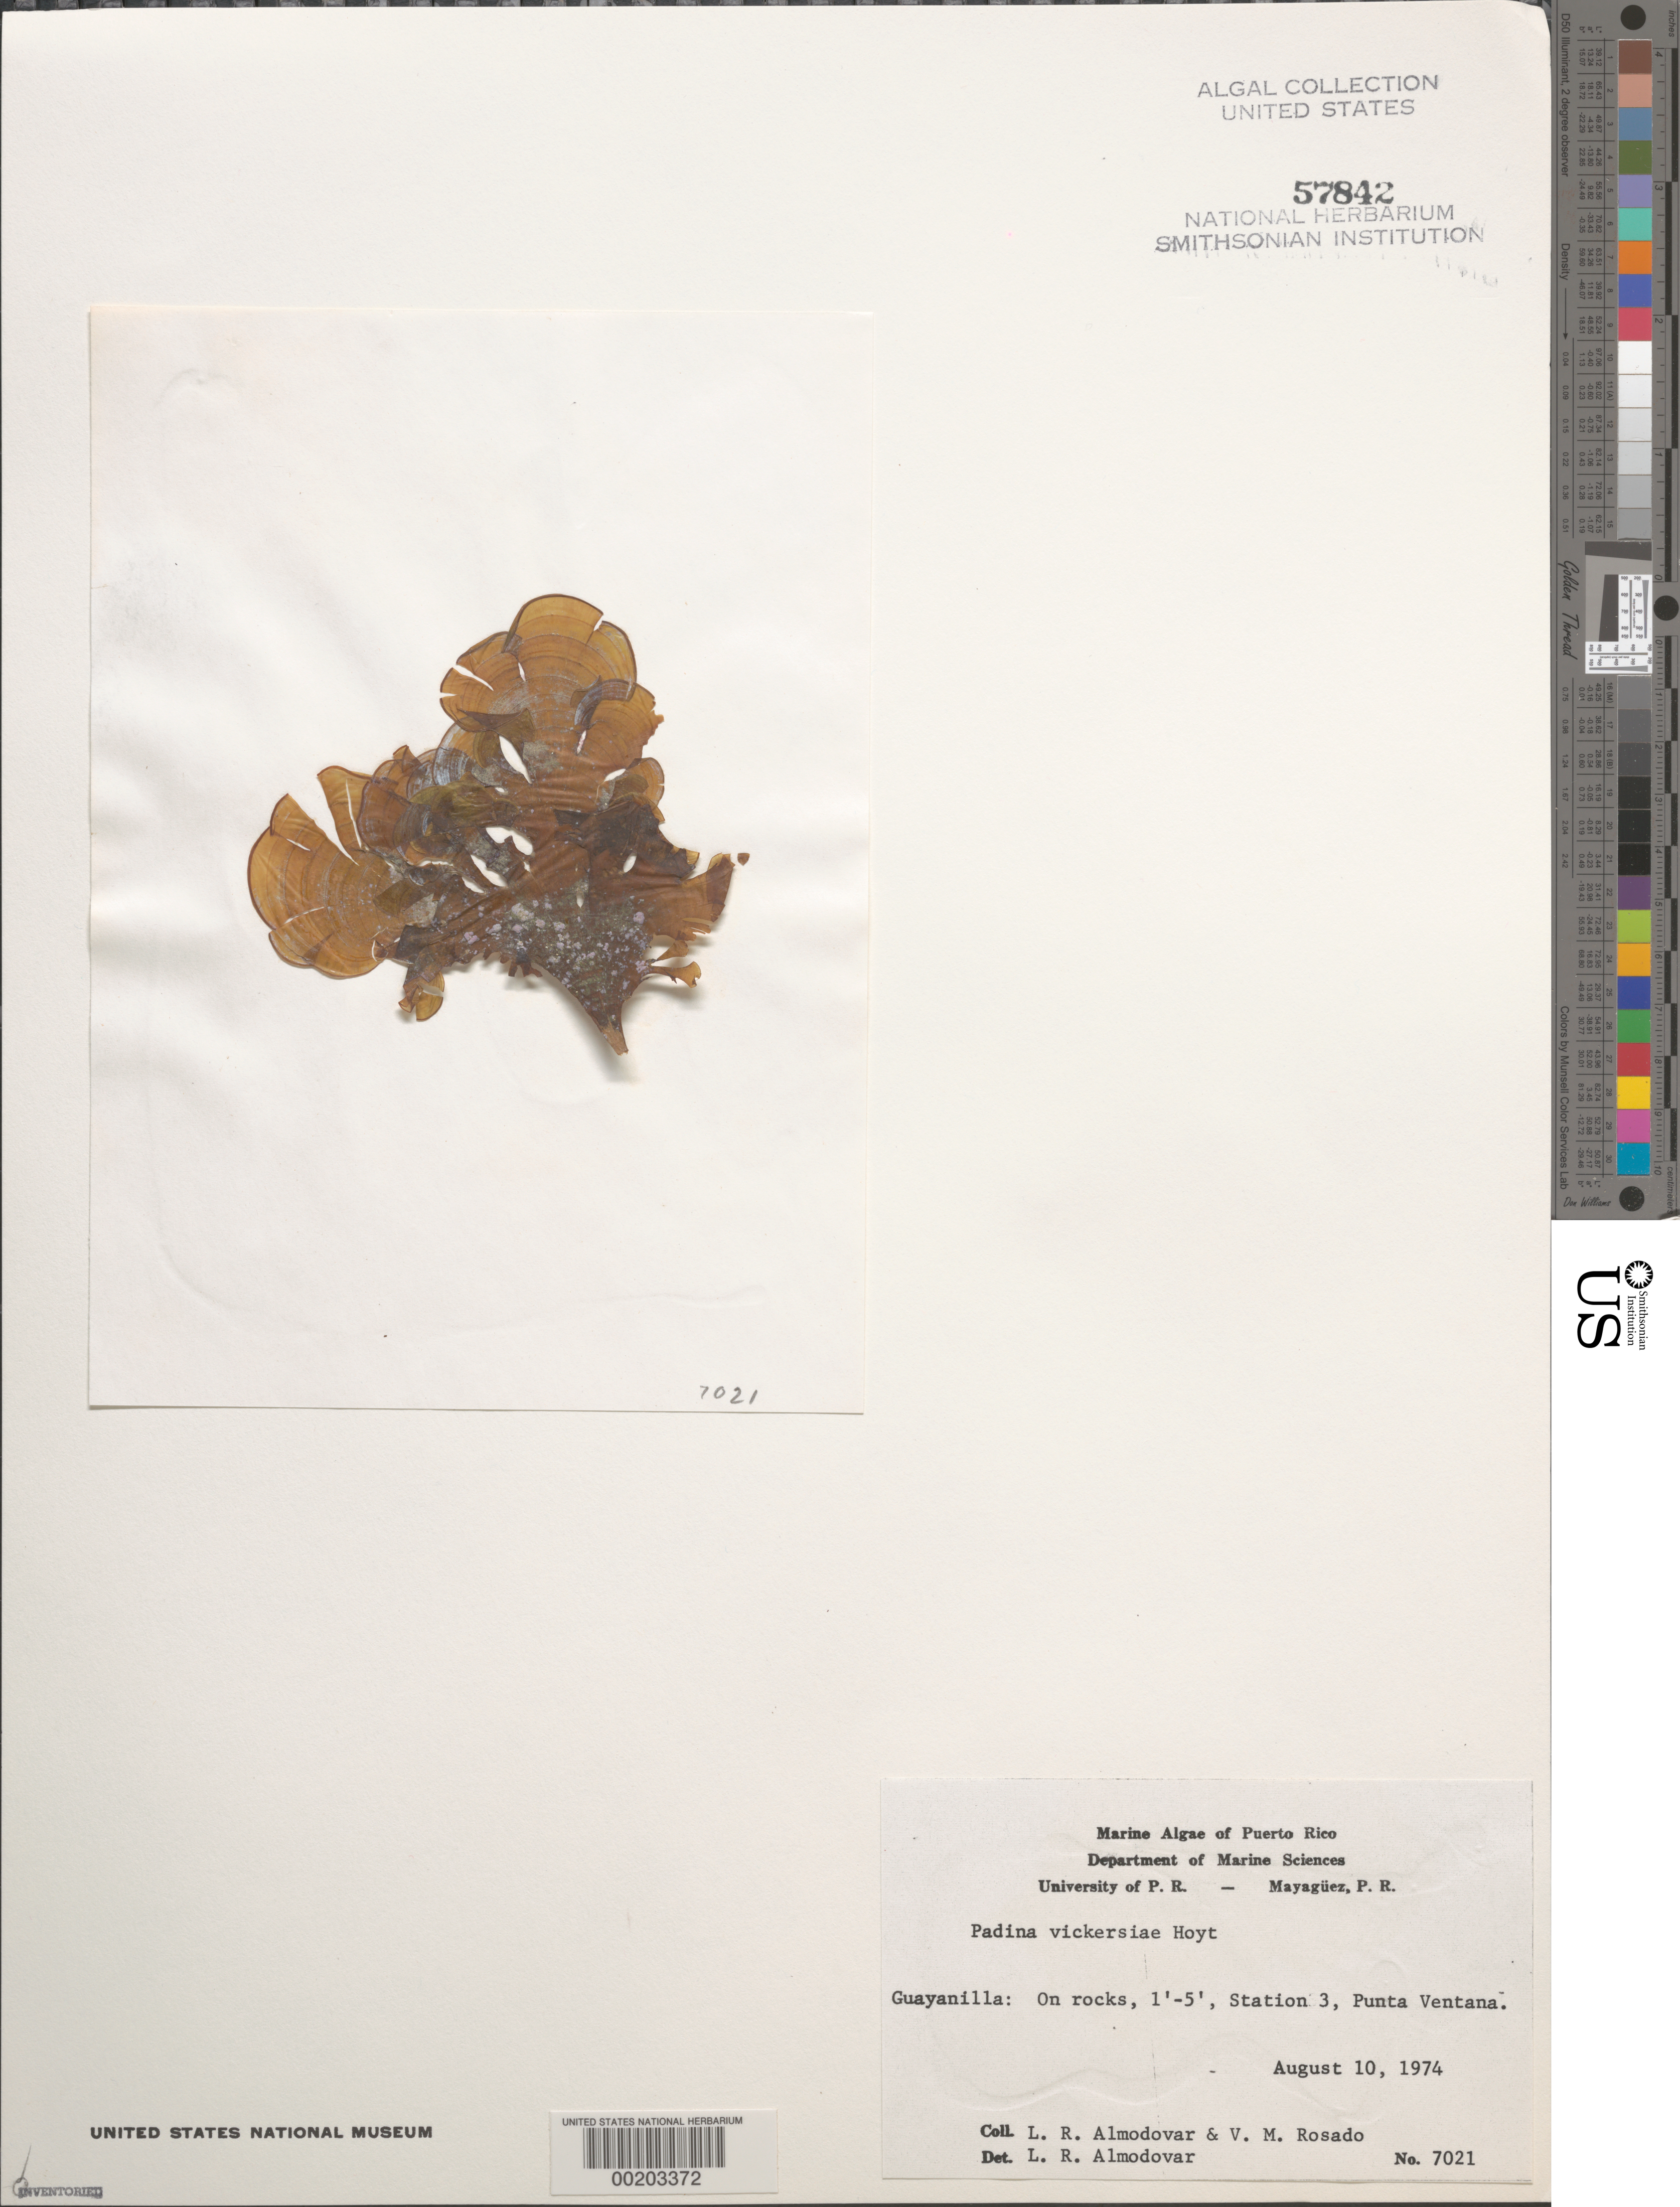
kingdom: Chromista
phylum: Ochrophyta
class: Phaeophyceae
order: Dictyotales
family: Dictyotaceae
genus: Padina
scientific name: Padina gymnospora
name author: (Kütz.) O.G. Sond.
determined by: Algae name updating Project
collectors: L. Almodovar & V. Rosado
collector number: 7021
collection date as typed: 10 Aug 1974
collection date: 1974-08-10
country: Puerto Rico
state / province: Guayanilla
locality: Punta ventana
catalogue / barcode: US 57842